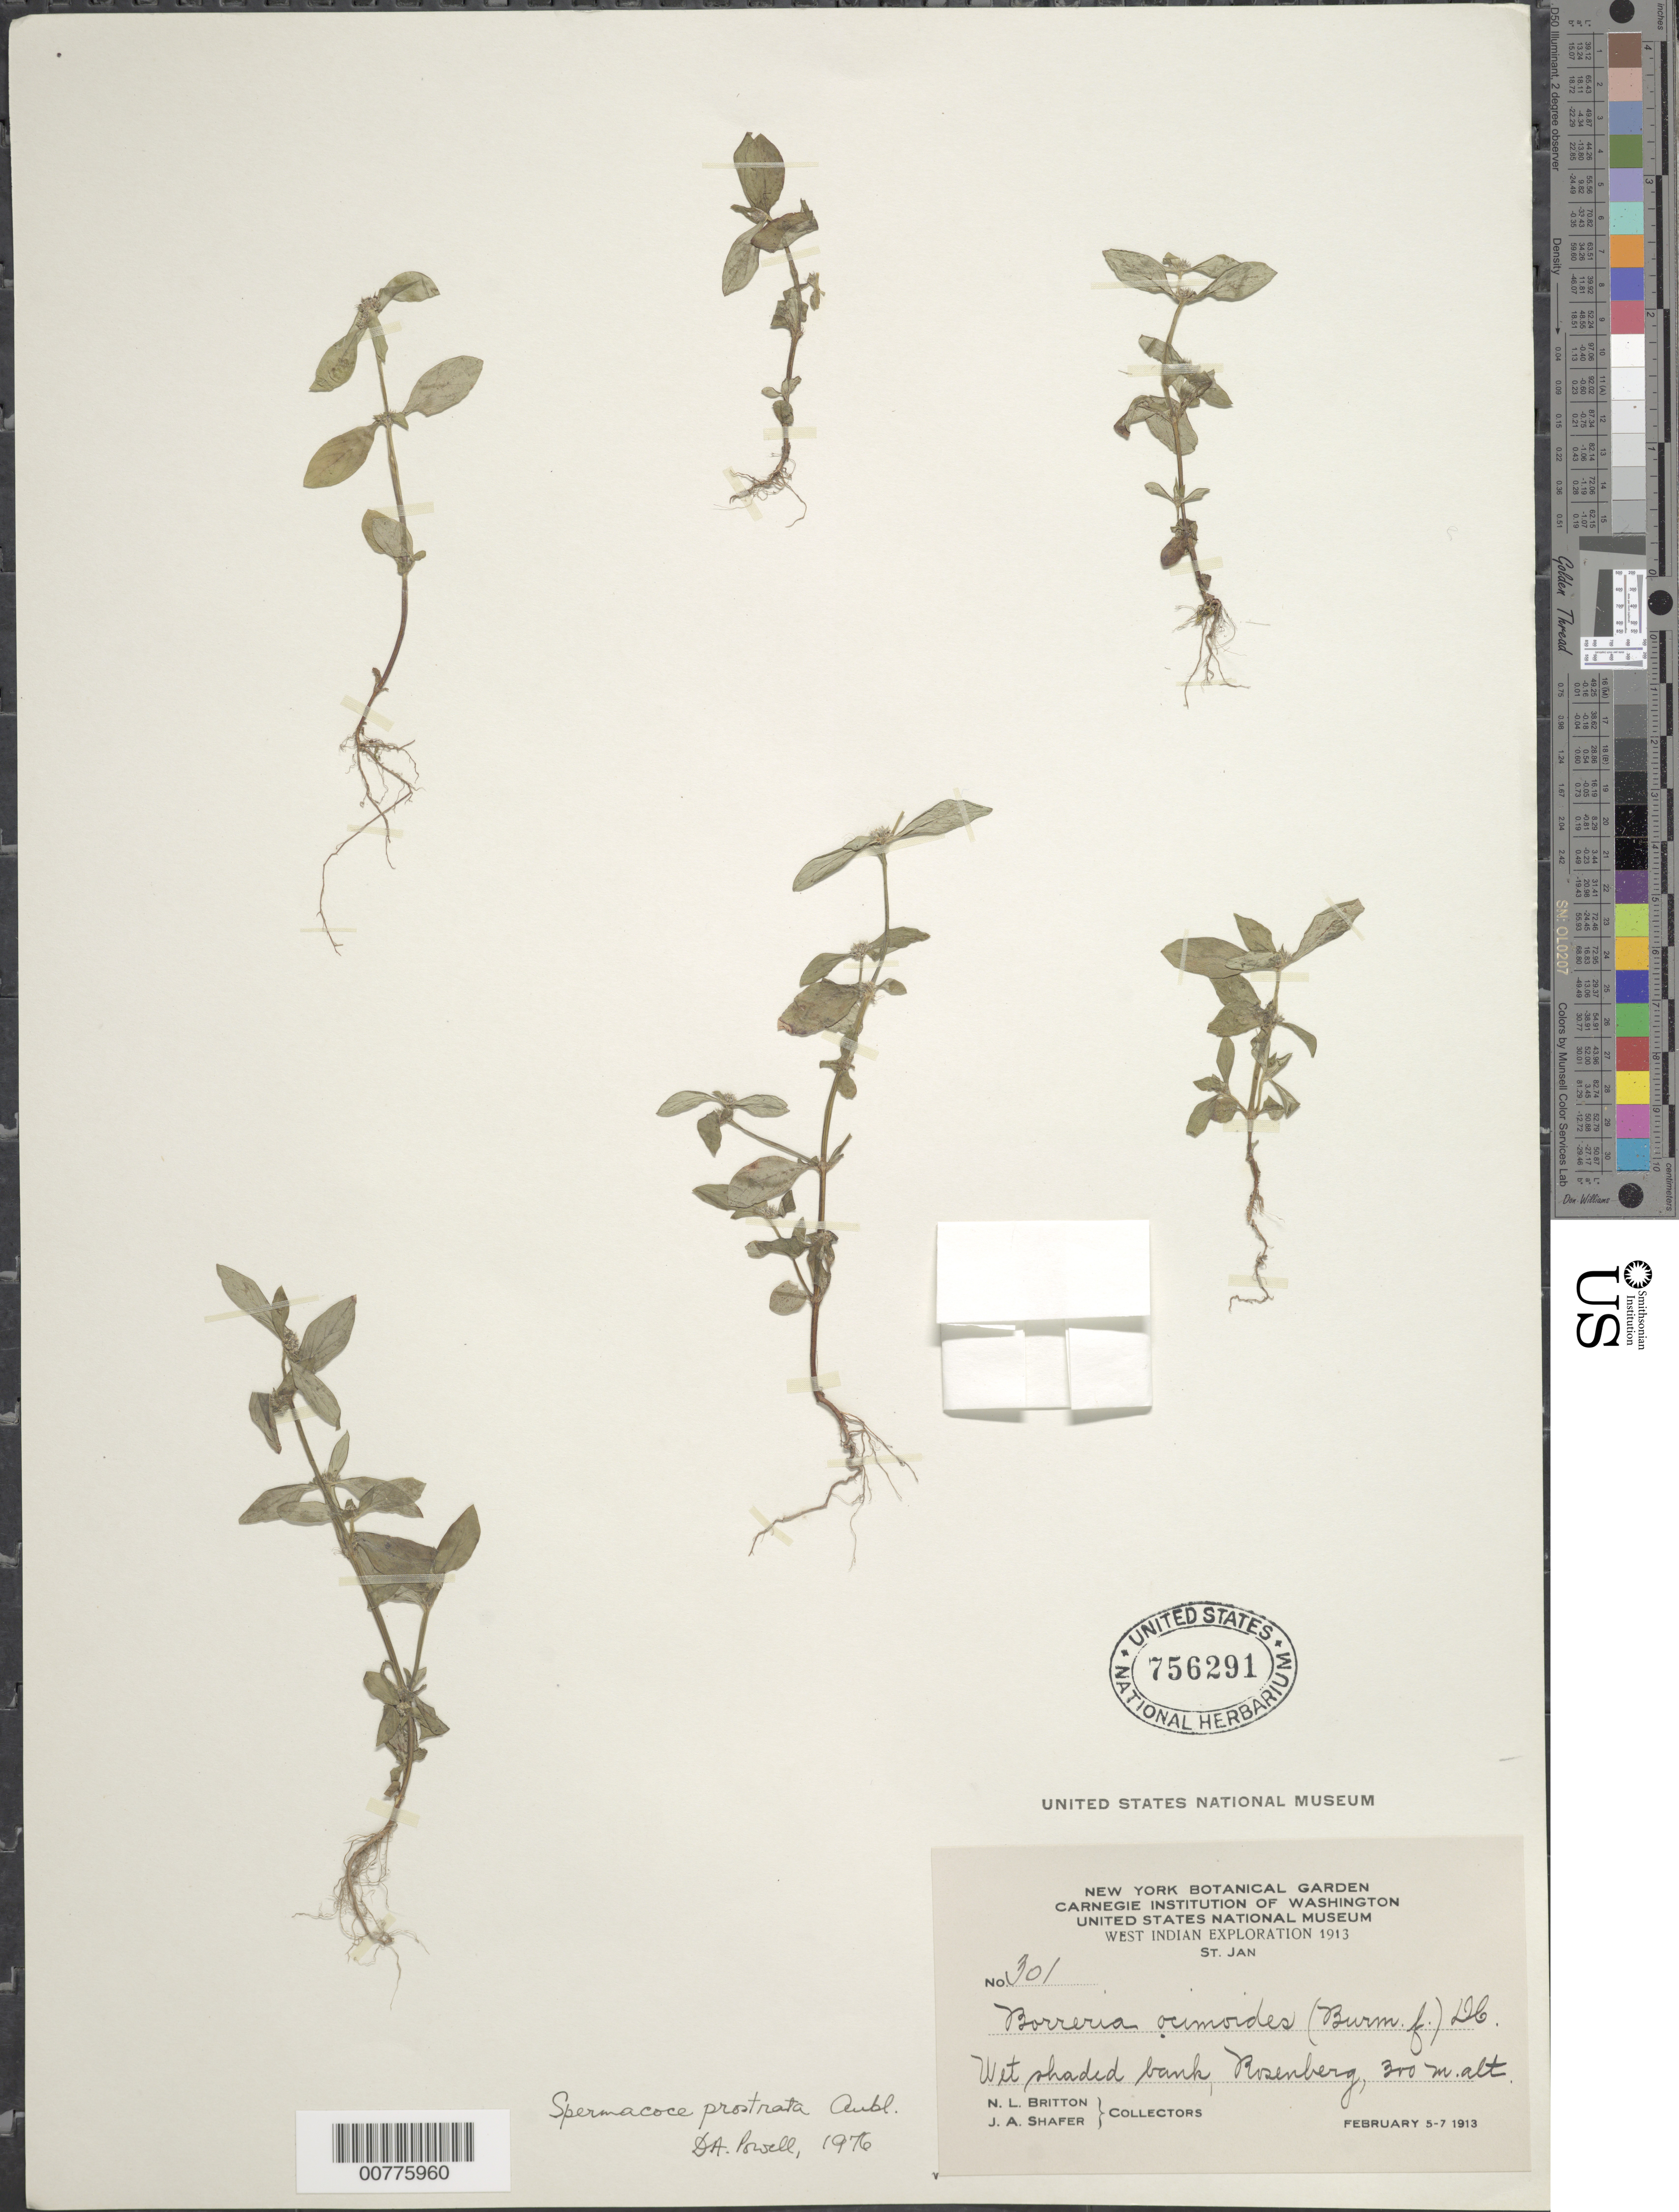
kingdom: Plantae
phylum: Tracheophyta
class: Magnoliopsida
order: Gentianales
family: Rubiaceae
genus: Spermacoce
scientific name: Spermacoce prostrata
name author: Aubl.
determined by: Powell, A.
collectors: N. Britton & J. A. Shafer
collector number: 301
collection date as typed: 05 Feb 1913 to 07 Feb 1913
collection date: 1913-02-05/1913-02-07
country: U.S. Virgin Islands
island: St. John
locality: Rosenberg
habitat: Wet shaded bank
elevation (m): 300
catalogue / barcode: US 756291